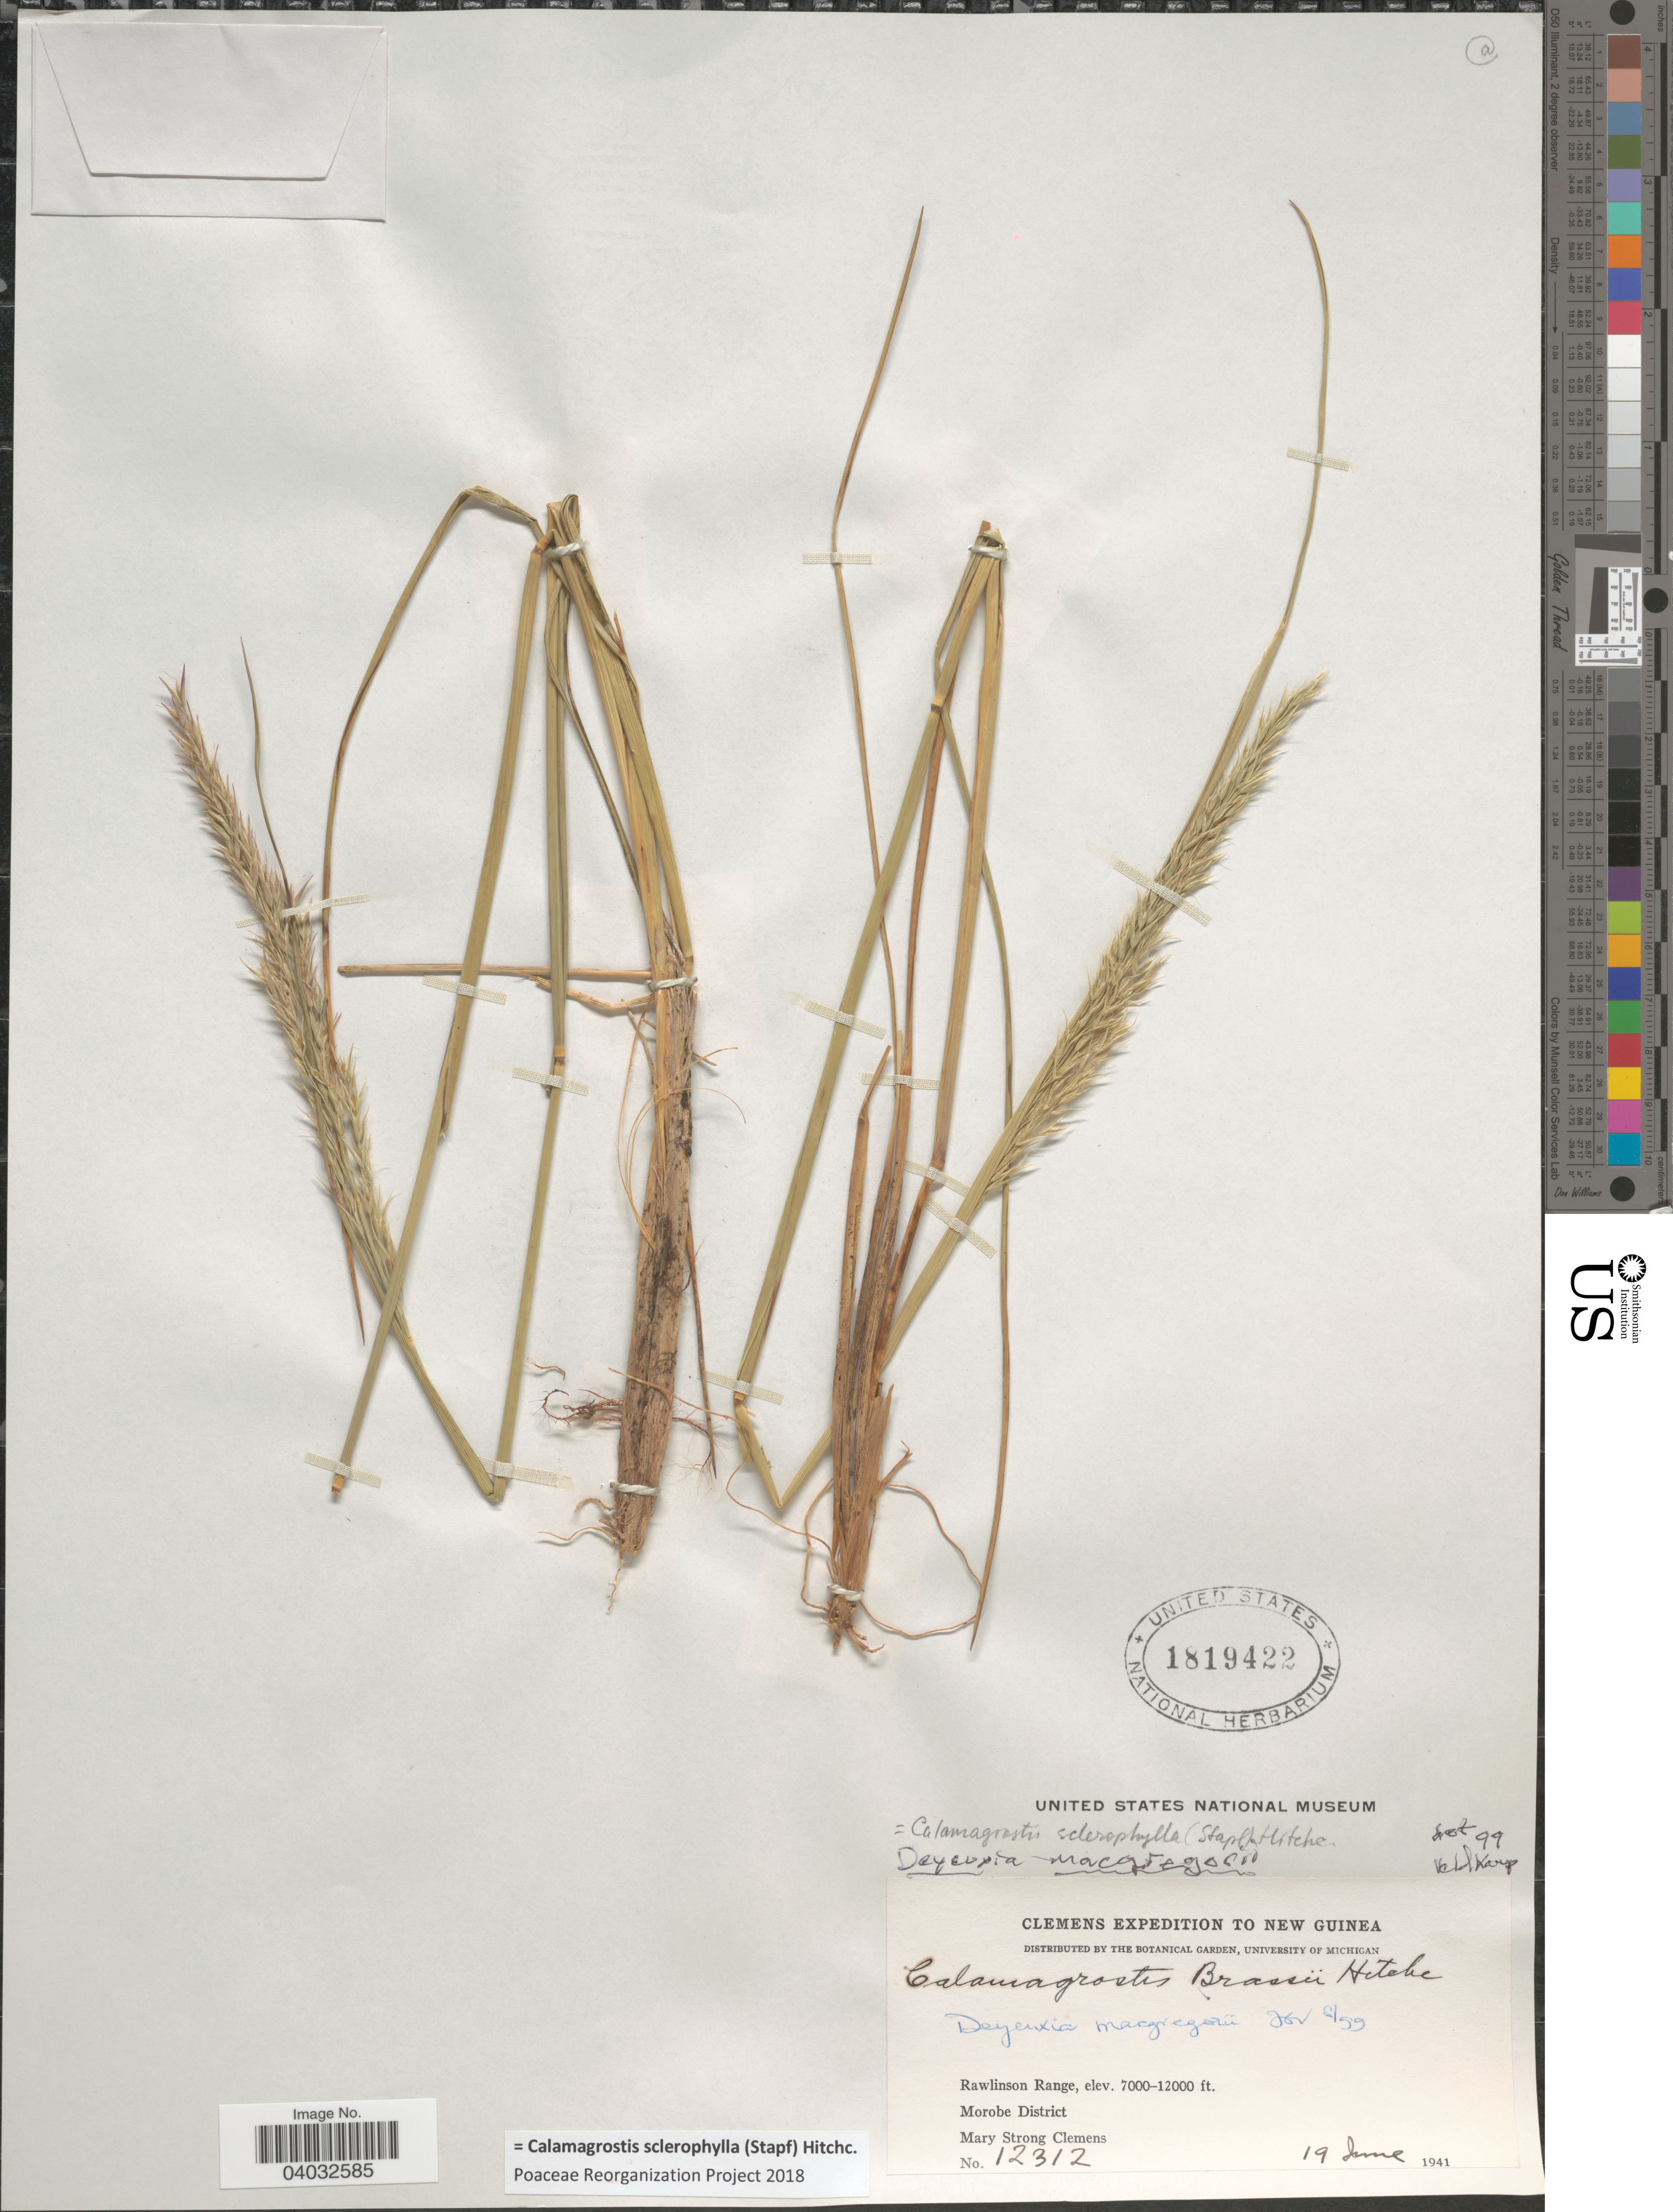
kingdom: Plantae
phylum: Tracheophyta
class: Liliopsida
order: Poales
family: Poaceae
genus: Calamagrostis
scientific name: Calamagrostis sclerophylla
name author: (Stapf) Hitchc.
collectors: M. S. Clemens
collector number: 12312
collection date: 1941-06-19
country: Papua New Guinea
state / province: Morobe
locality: New Guinea. Rawlinson Range, Morobe District.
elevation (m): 2134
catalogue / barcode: US 1819422